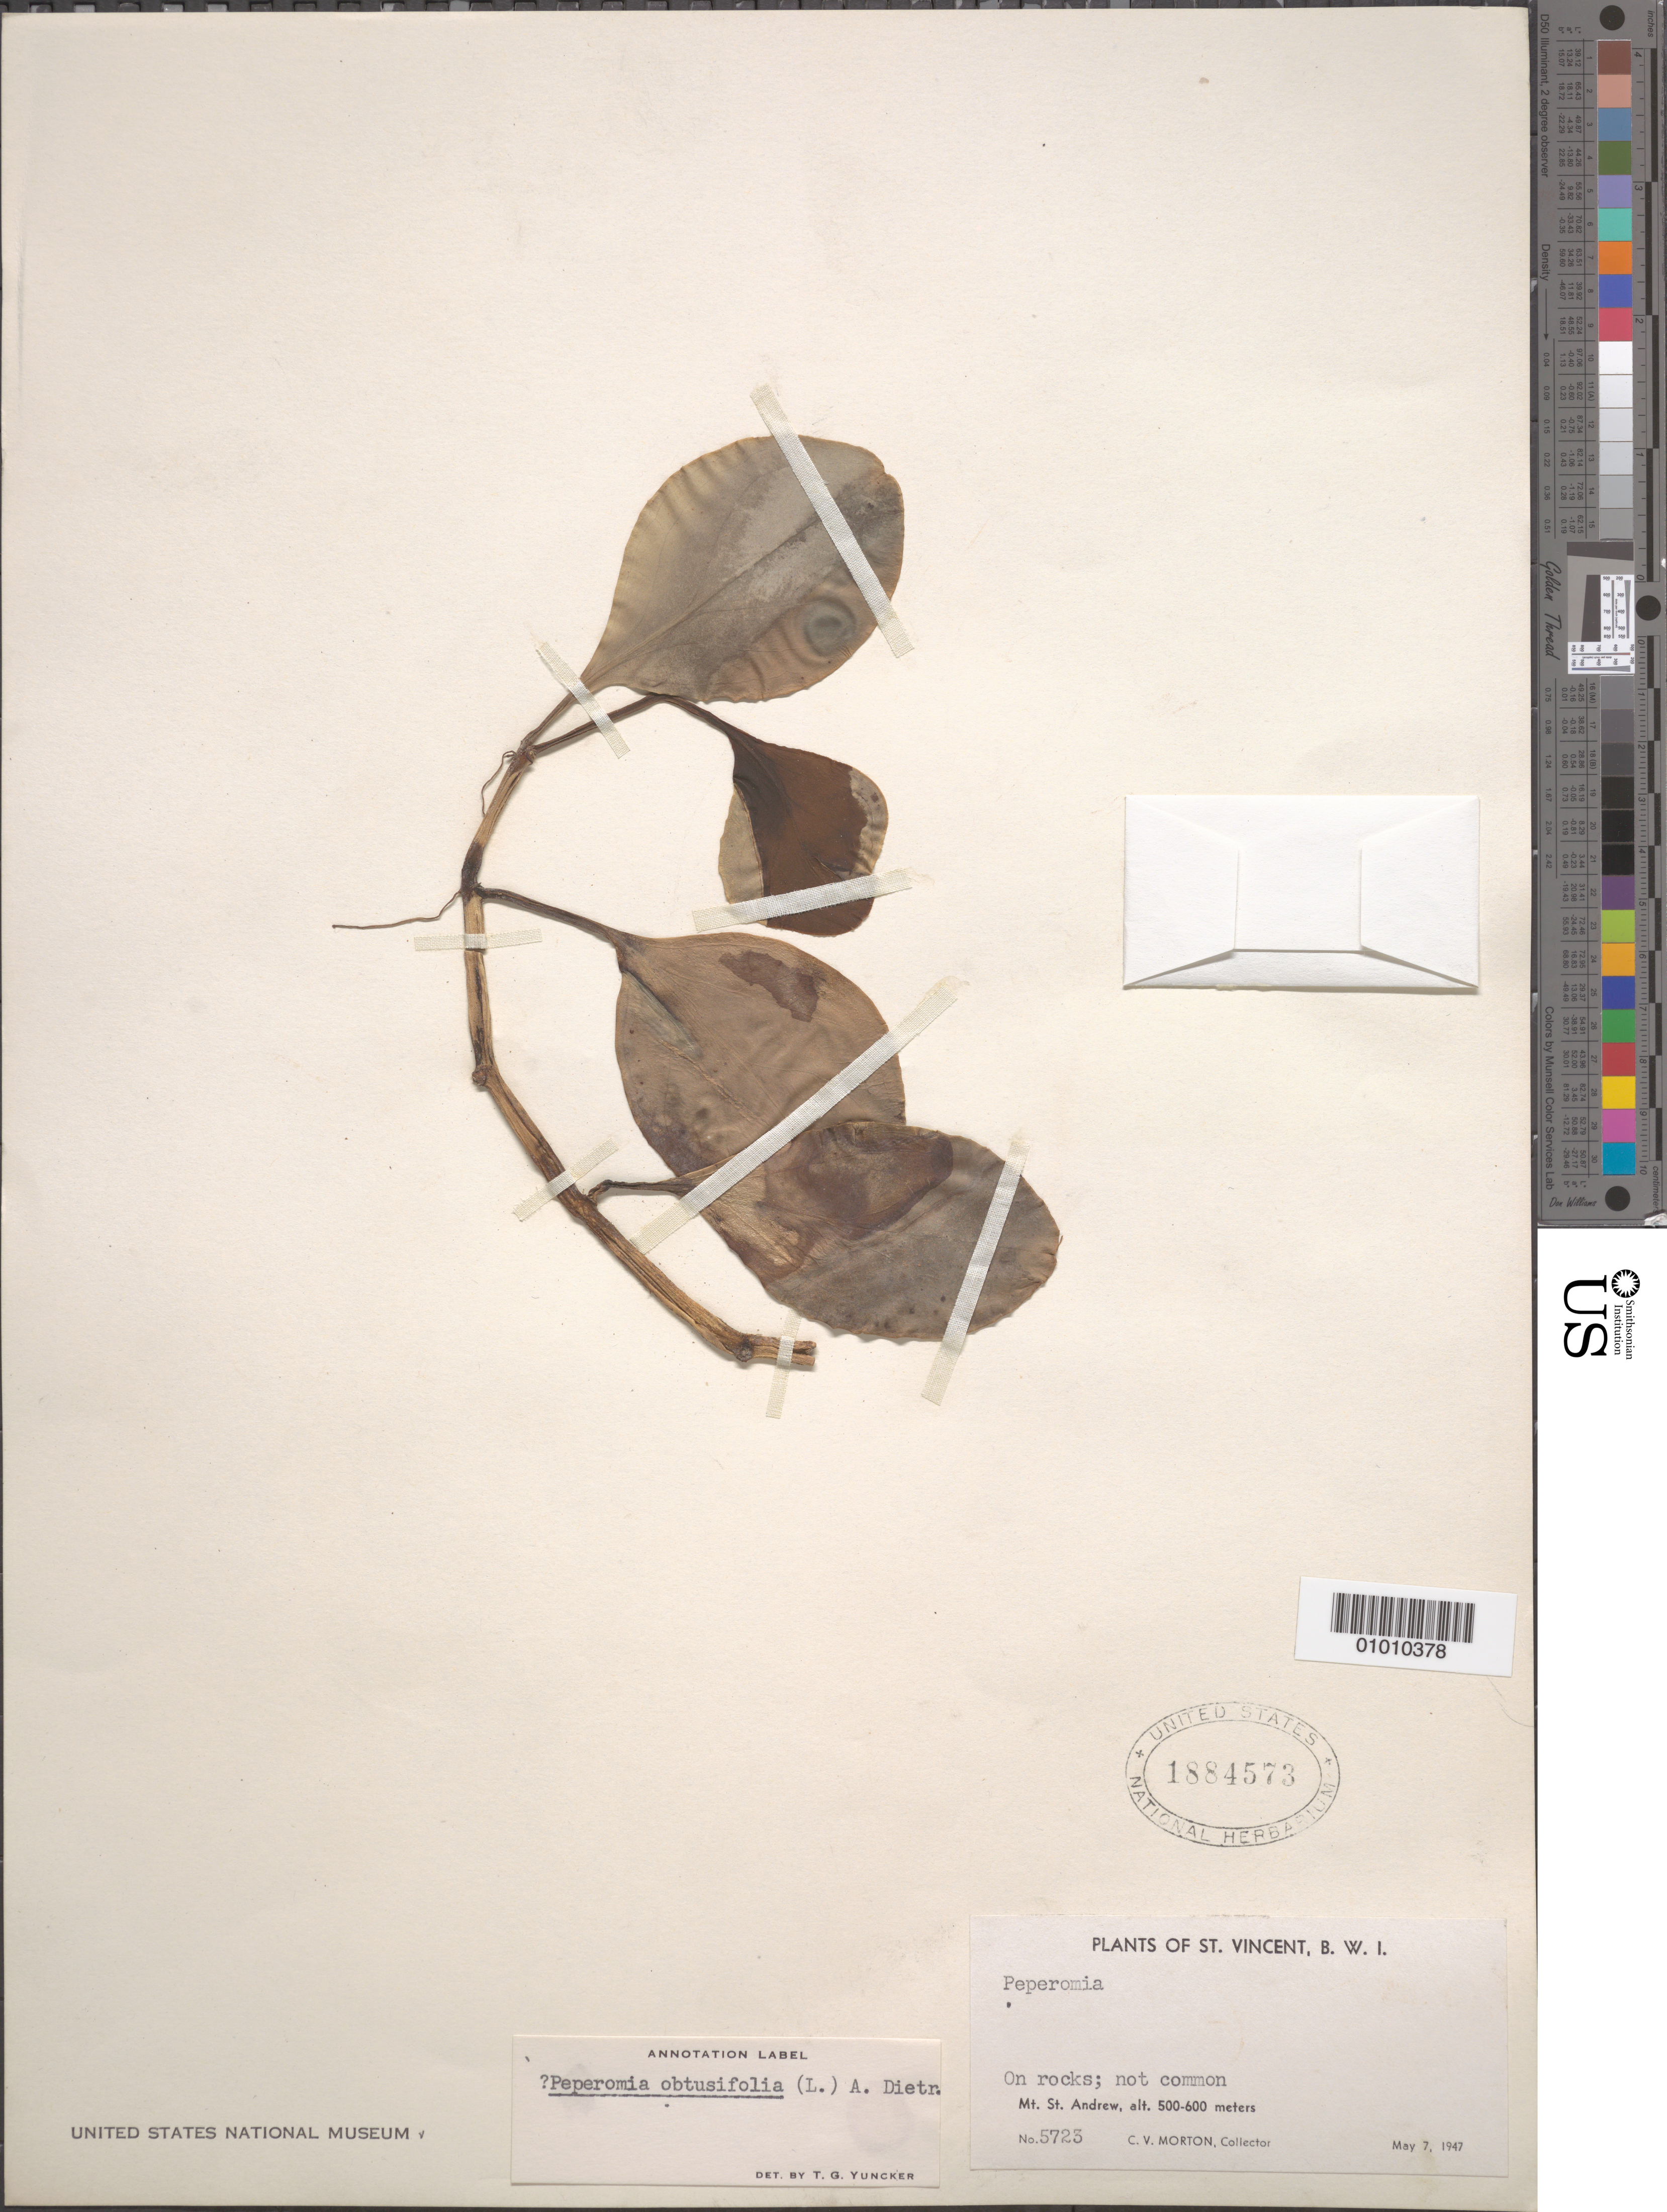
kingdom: Plantae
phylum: Tracheophyta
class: Magnoliopsida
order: Piperales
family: Piperaceae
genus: Peperomia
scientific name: Peperomia obtusifolia var. obtusifolia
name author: (L.) A. Dietr.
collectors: C. V. Morton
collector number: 5725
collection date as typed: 07 May 1947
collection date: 1947-05-07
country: St. Vincent - Grenadines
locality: on rocks. Mt. St Andrew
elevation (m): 500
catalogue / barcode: US 1884573